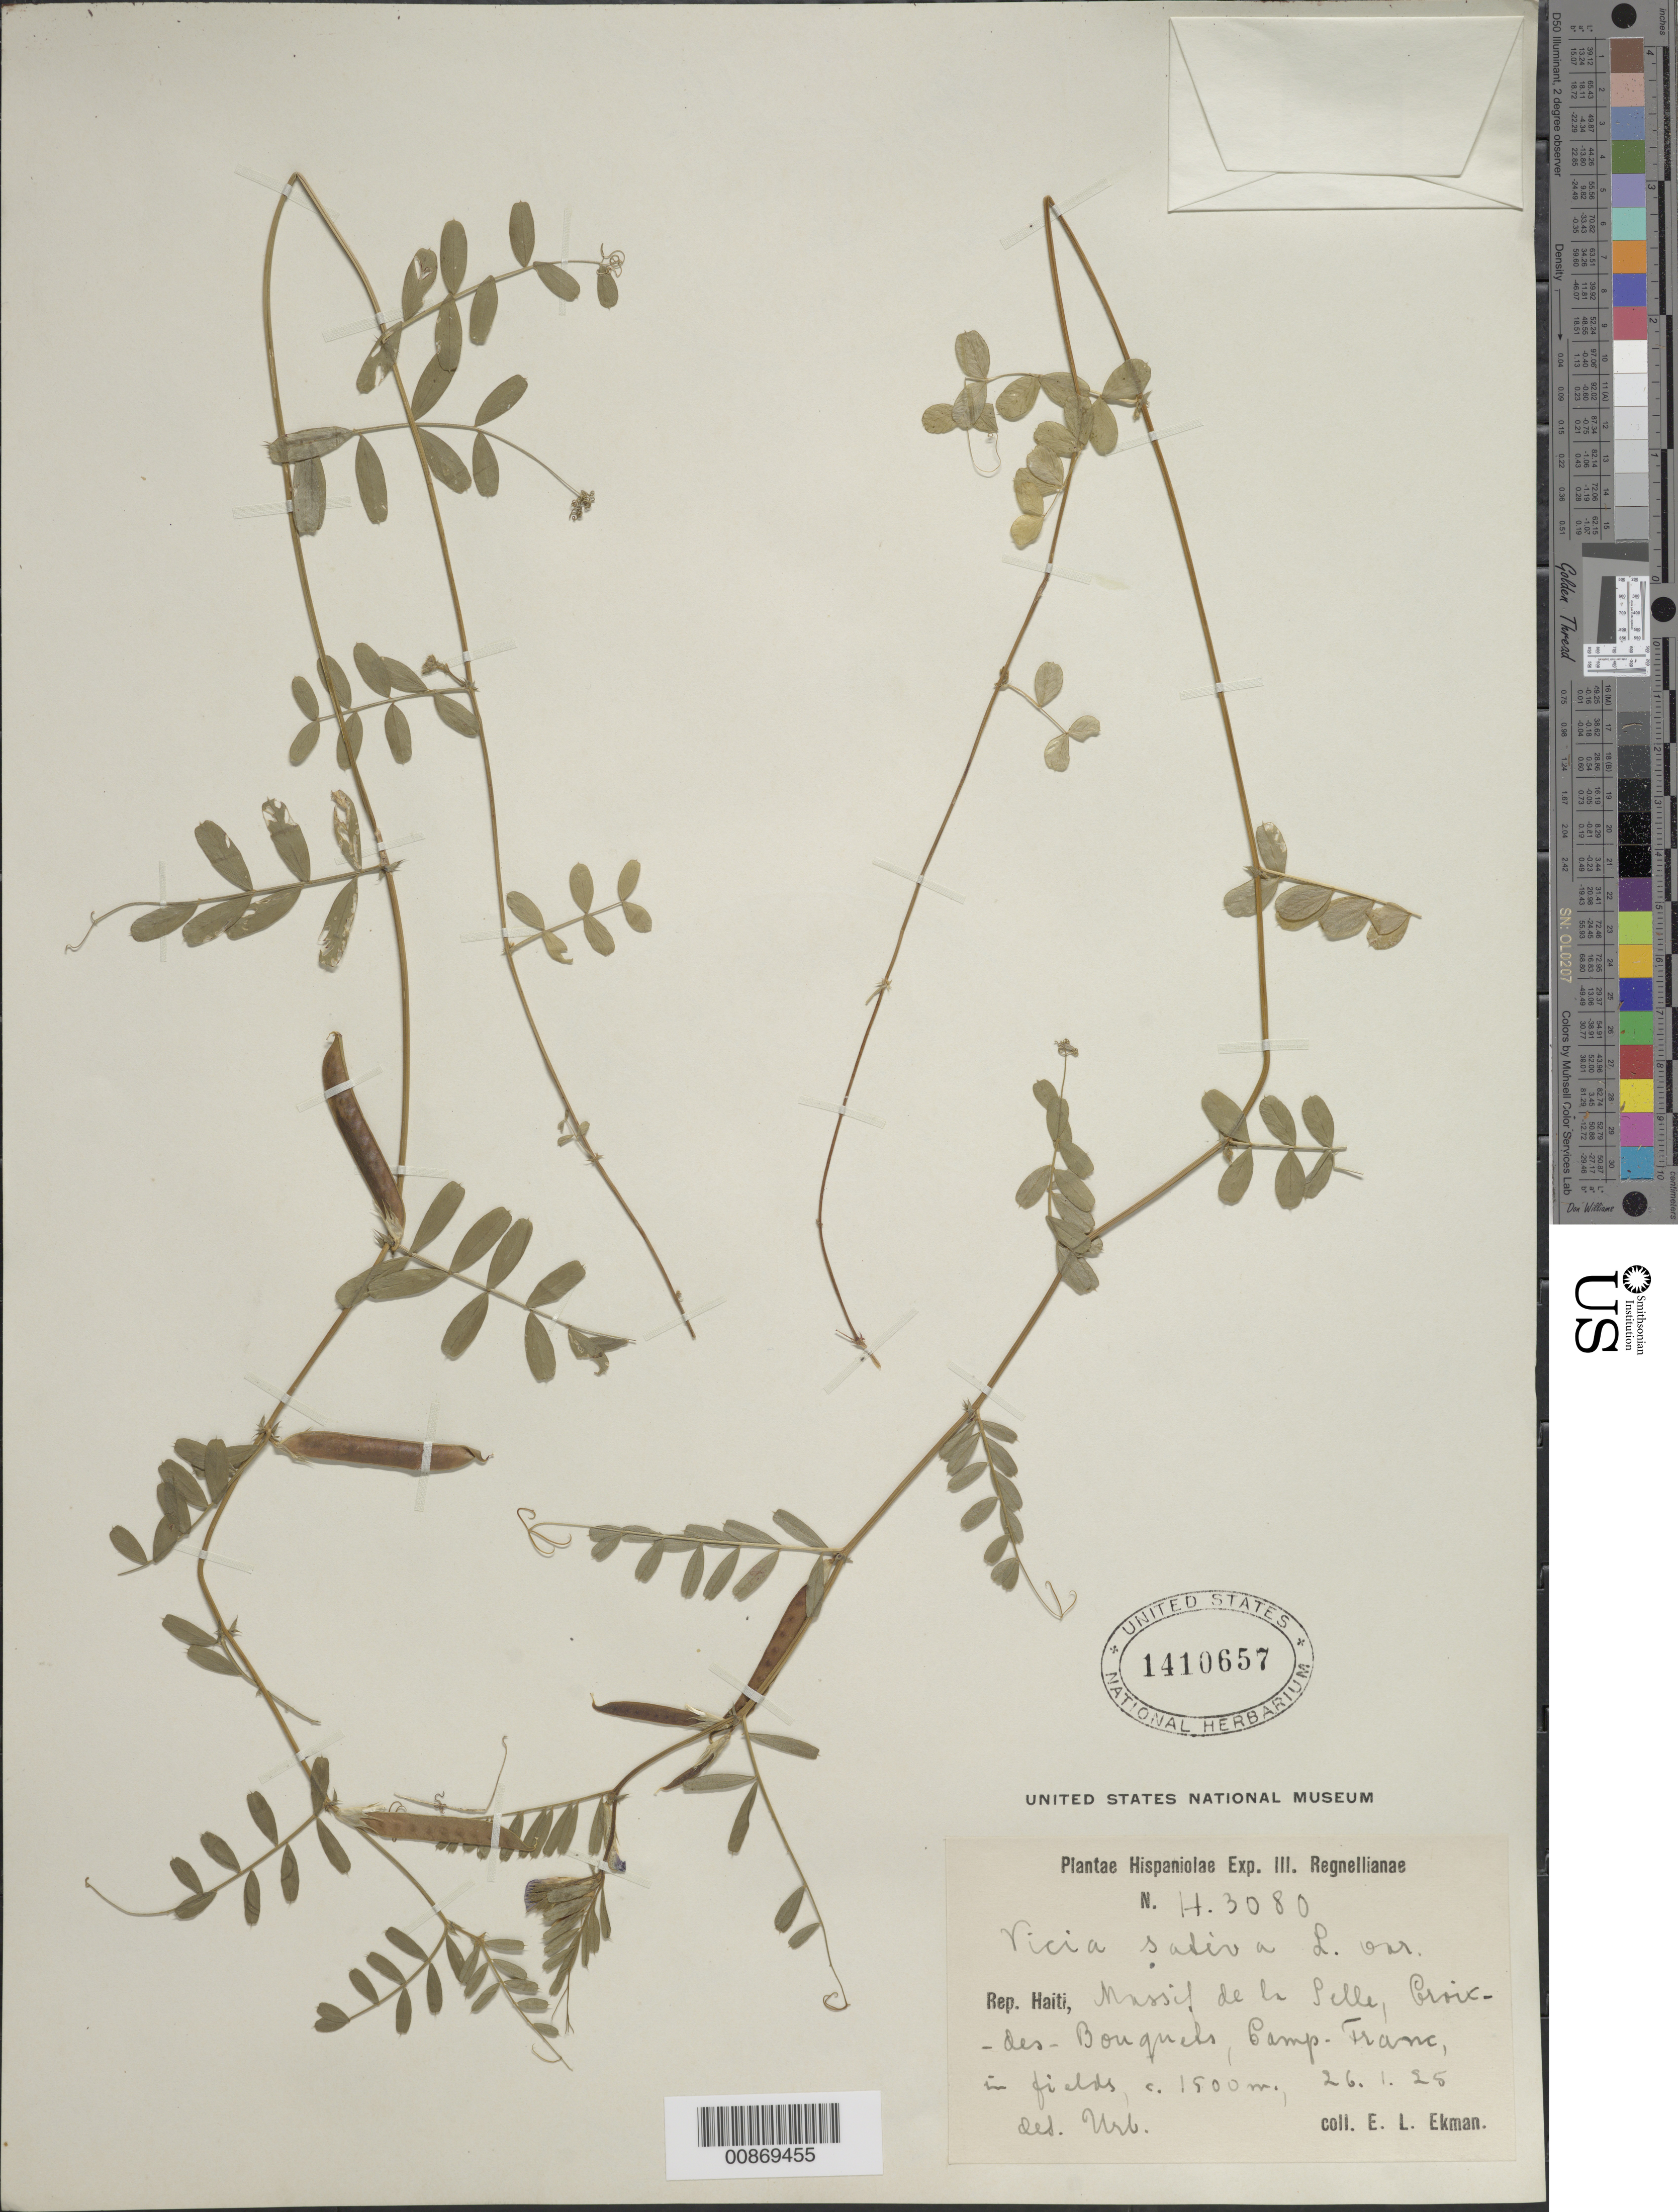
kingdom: Plantae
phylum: Tracheophyta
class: Magnoliopsida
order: Fabales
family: Fabaceae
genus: Vicia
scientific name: Vicia sativa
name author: L.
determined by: Urban, Ignatz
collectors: E. L. Ekman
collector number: H 3080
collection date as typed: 26 Jan 1925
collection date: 1925-01-26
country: Haiti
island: Hispaniola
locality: Massif de la Selle, Croix-des-Bouquetes, Camp. Franc.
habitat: In fields.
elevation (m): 1500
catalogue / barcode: US 1410657